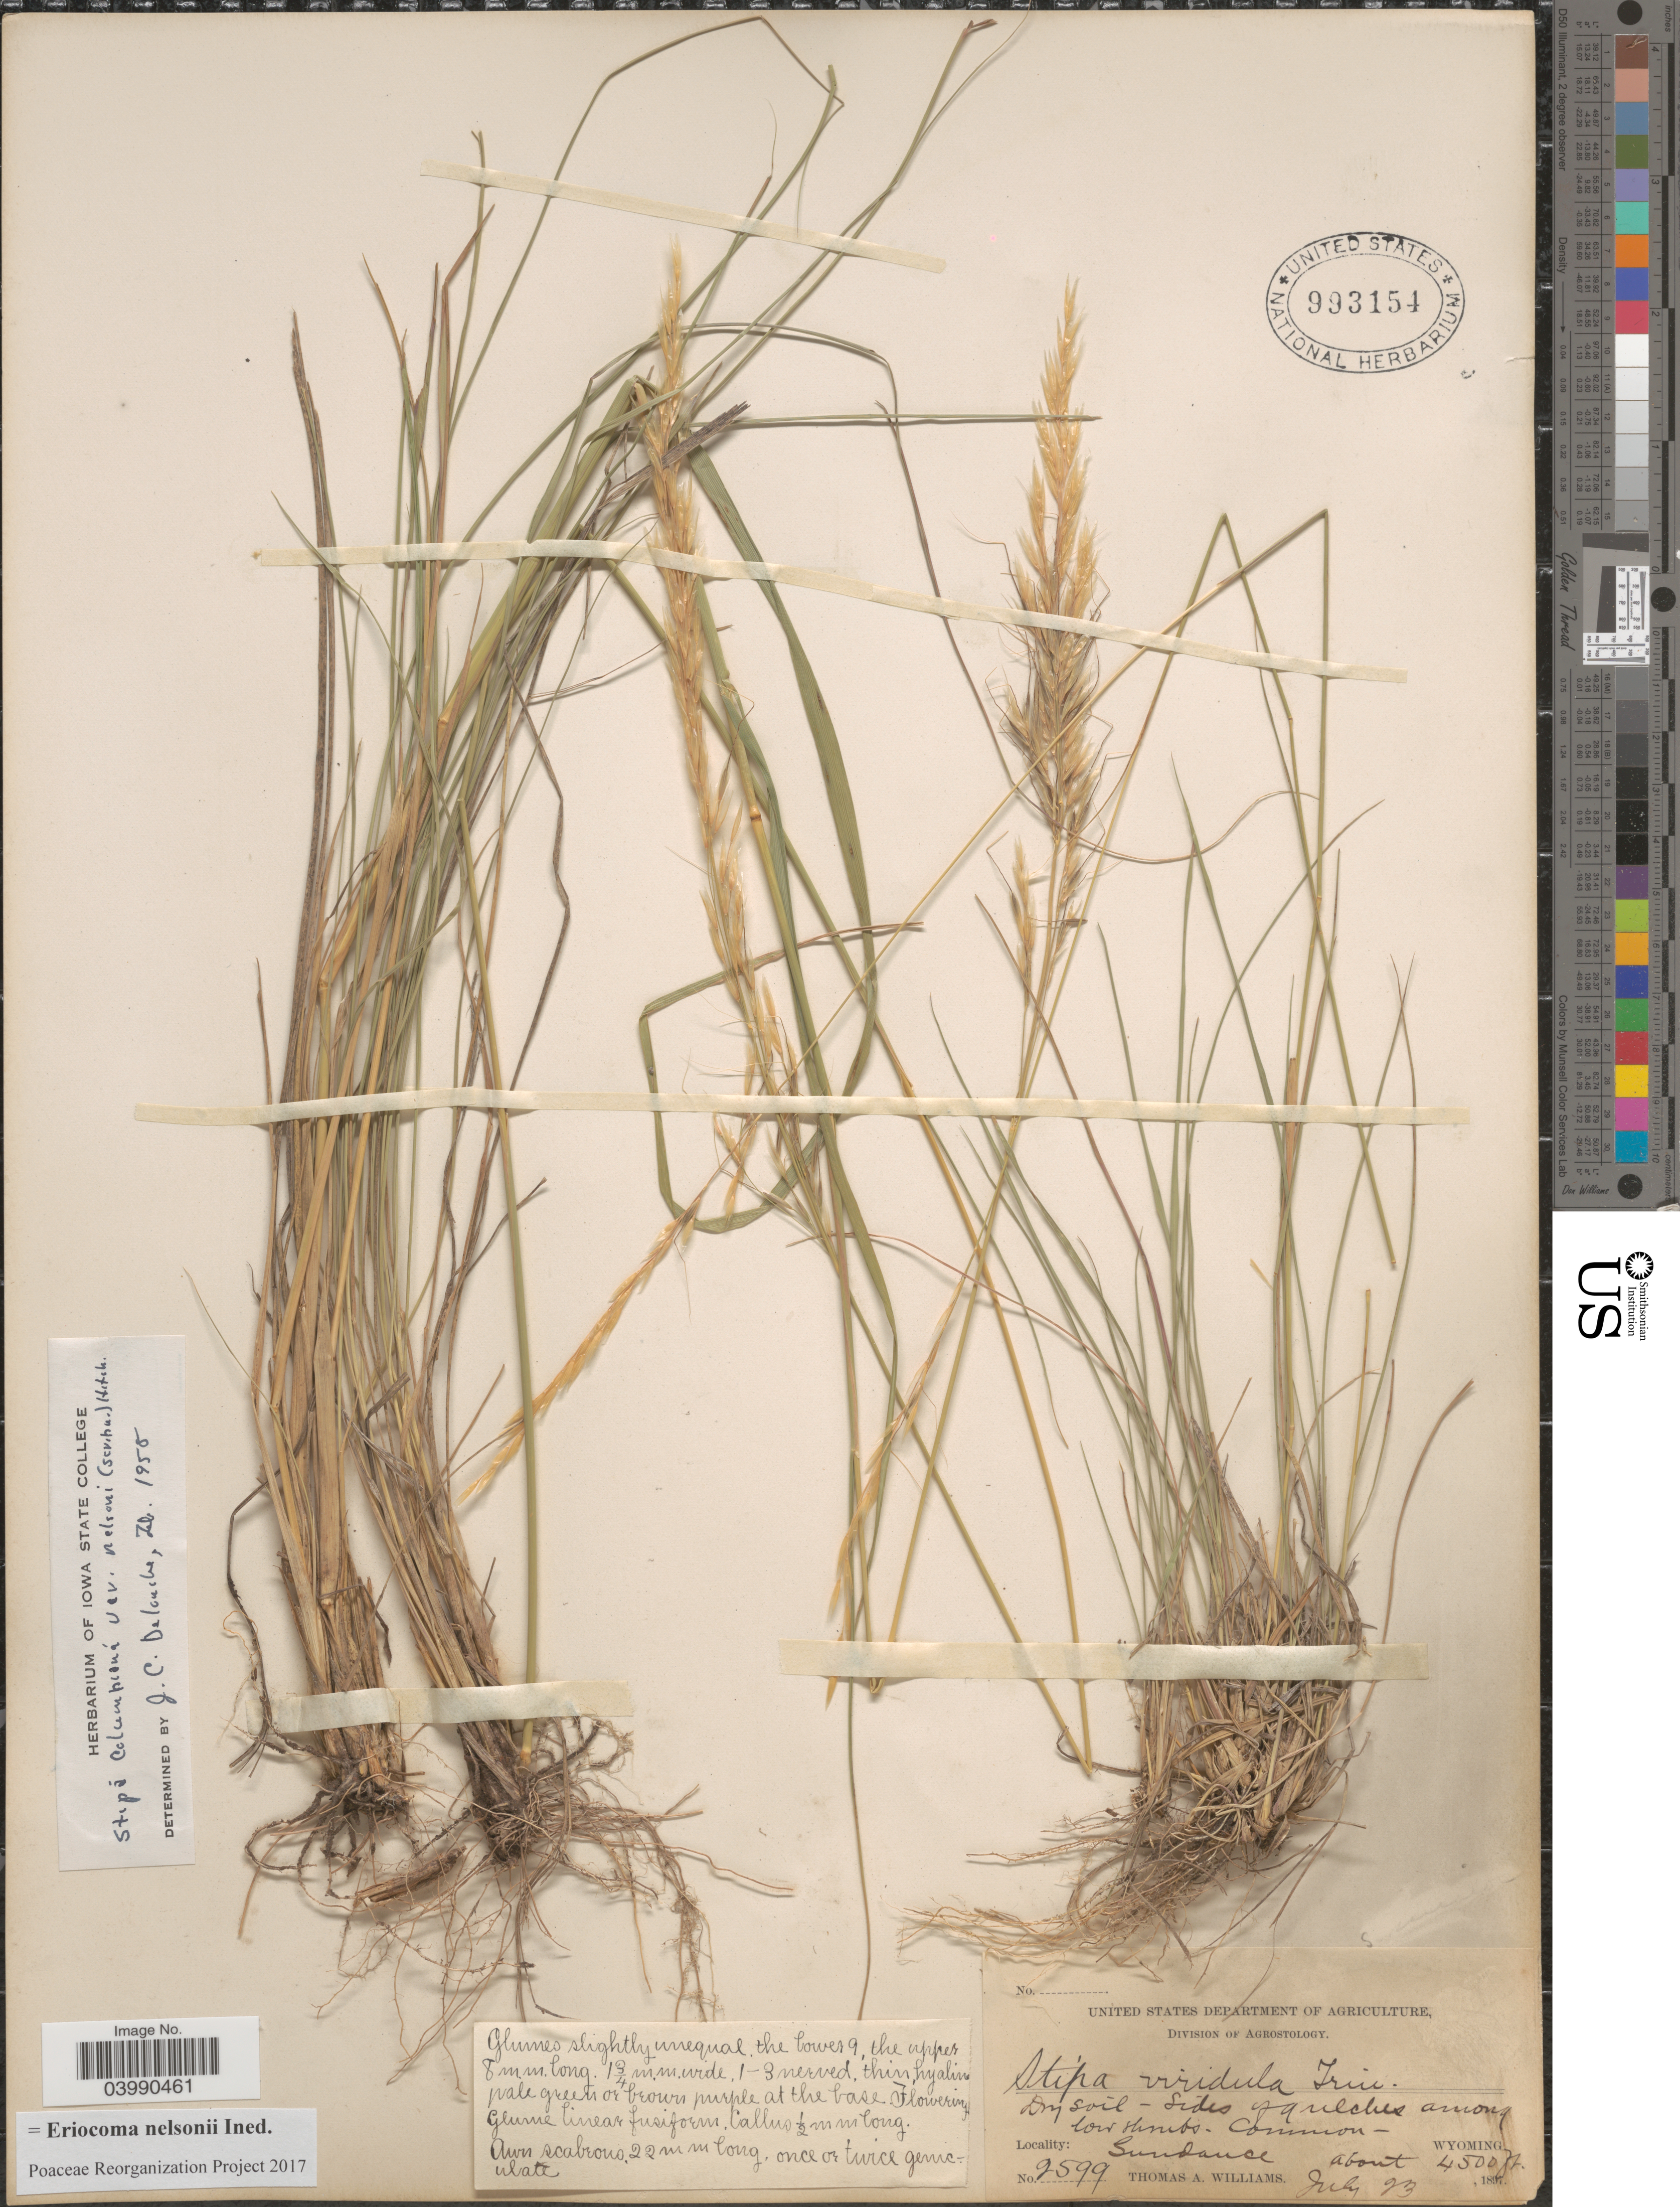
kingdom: Plantae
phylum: Tracheophyta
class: Liliopsida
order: Poales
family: Poaceae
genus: Eriocoma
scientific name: Eriocoma nelsonii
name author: (Scribn.) Romasch.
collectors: T. A. Williams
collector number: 2599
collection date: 1897-07-23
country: United States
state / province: Wyoming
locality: Dry soil - Sides of gulches among low shrubs. Sundance.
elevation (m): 1372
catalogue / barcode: US 993154